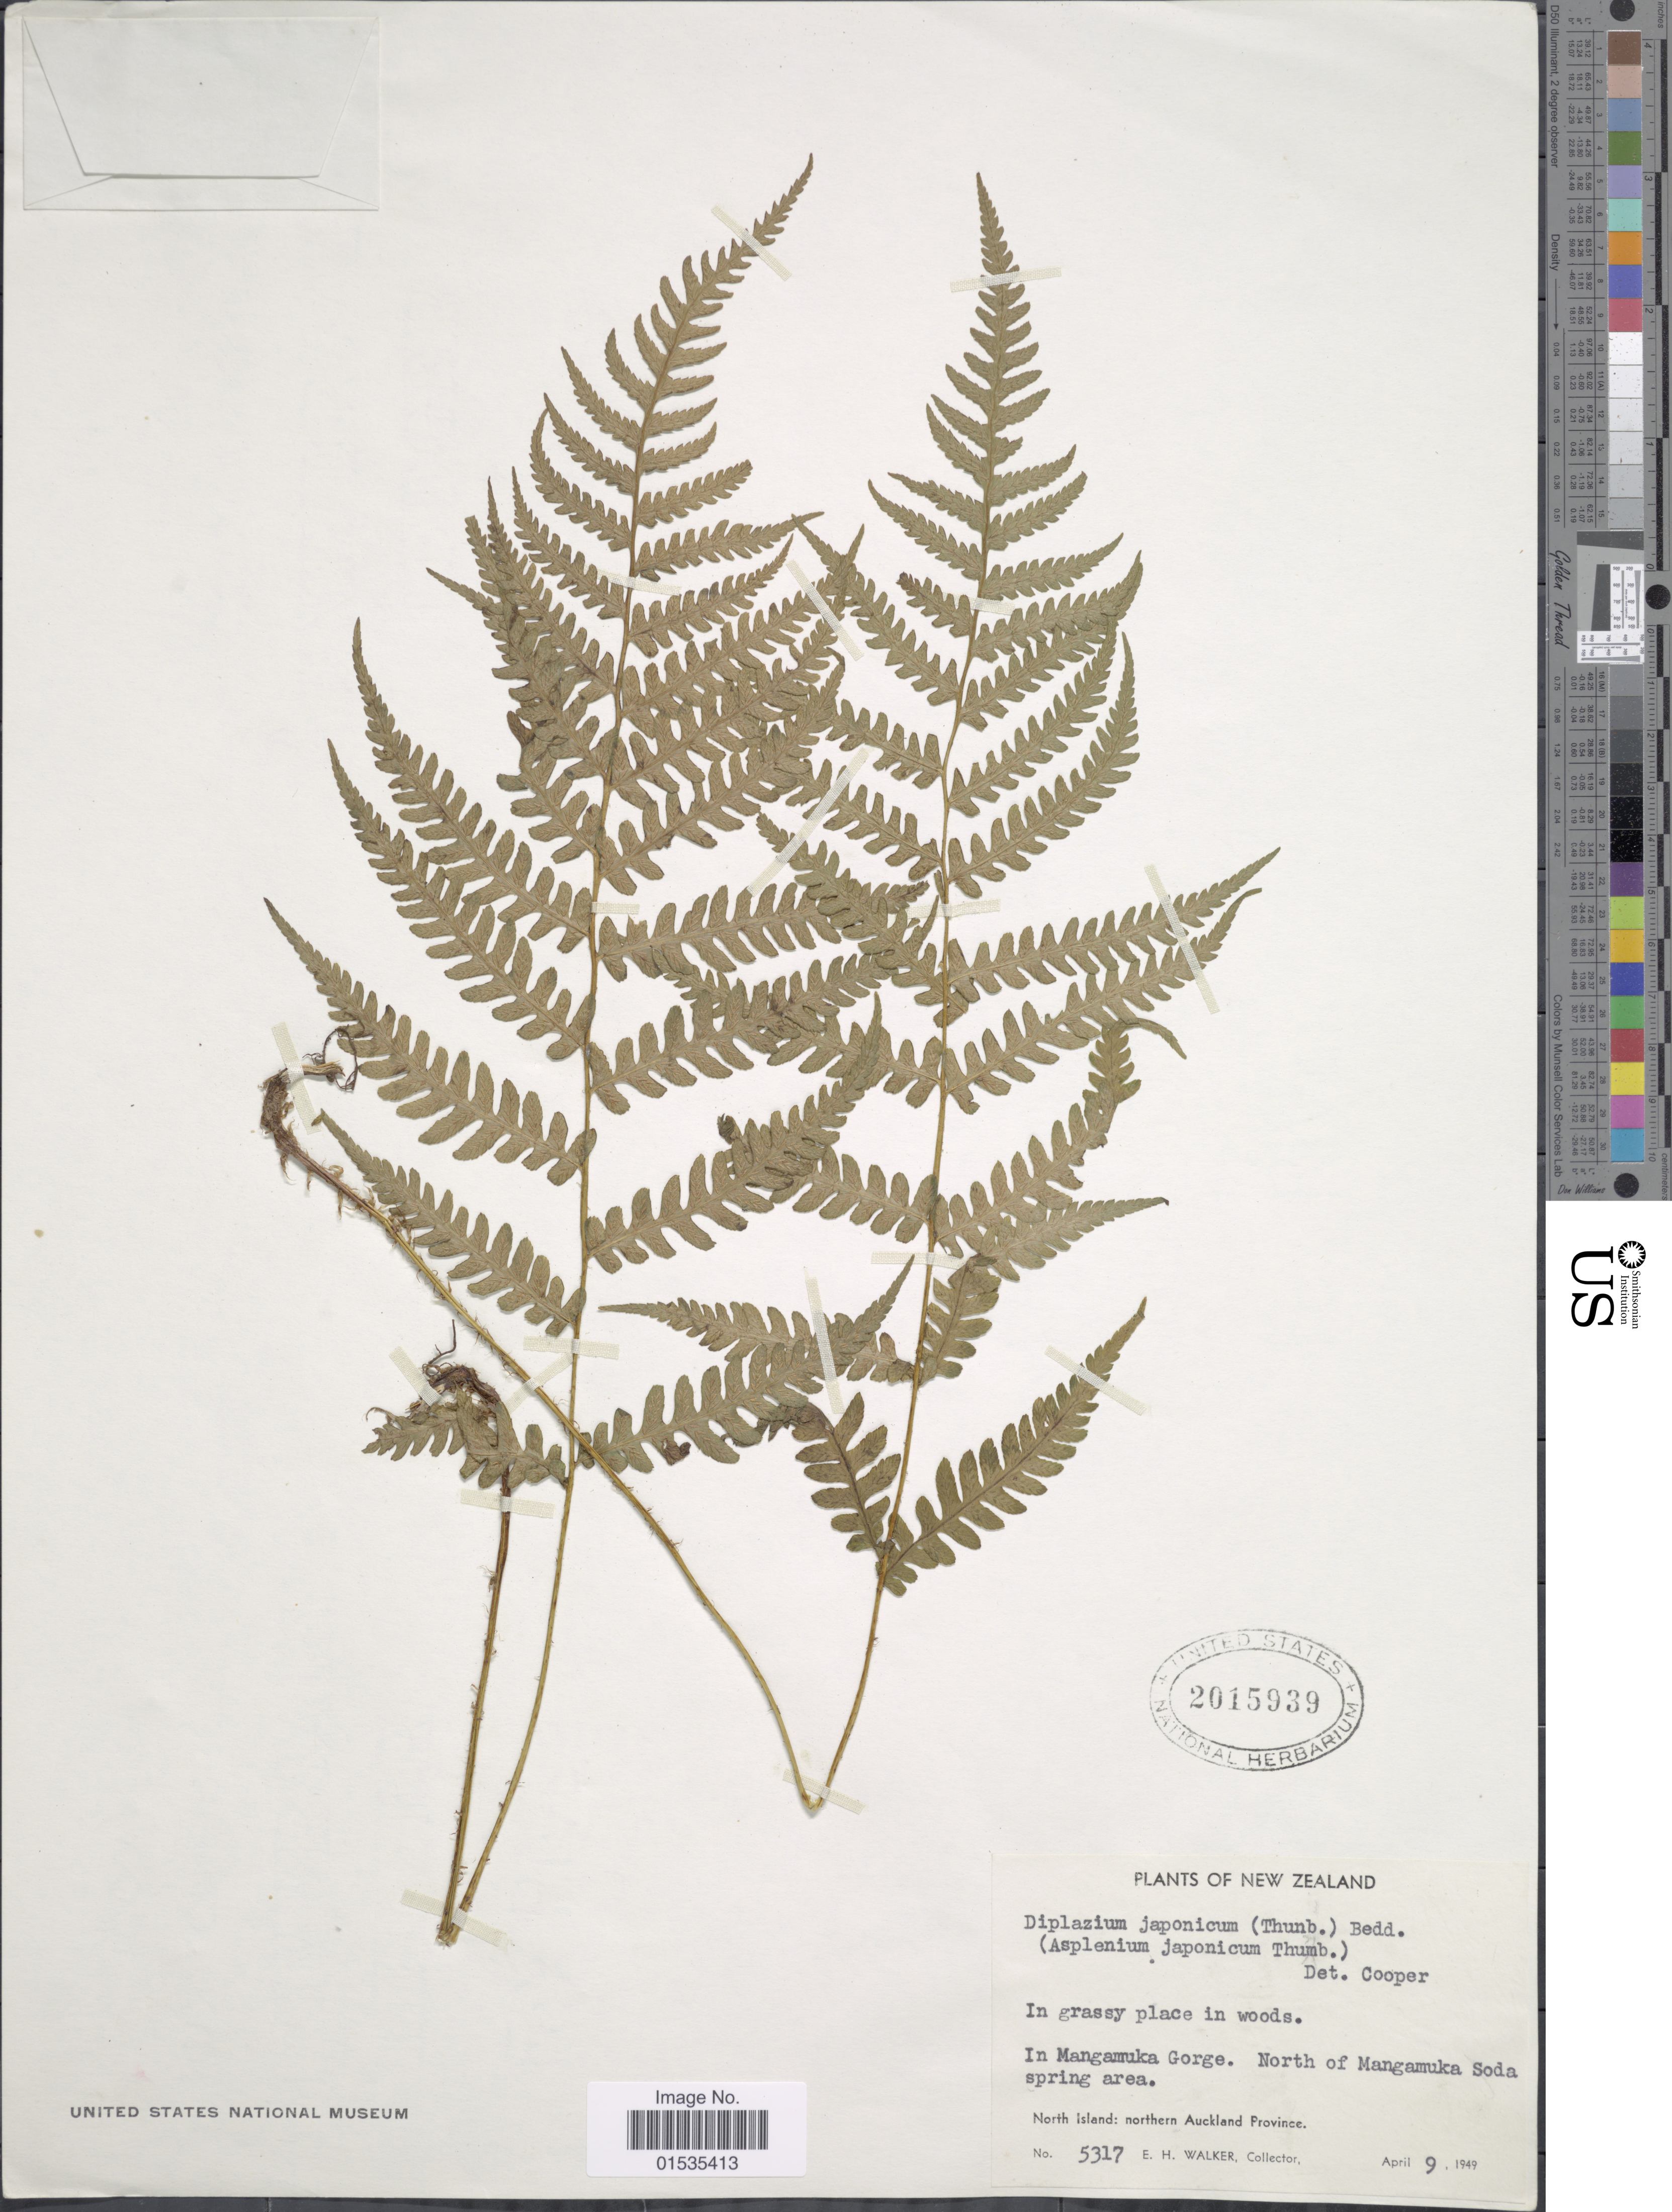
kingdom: Plantae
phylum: Tracheophyta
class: Polypodiopsida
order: Polypodiales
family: Athyriaceae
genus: Diplazium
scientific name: Diplazium japonicum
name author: (Thunb.) Copel.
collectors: E. H. Walker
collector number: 5317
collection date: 1949-04-09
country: New Zealand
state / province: Auckland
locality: In Mangamuka Gorge, North of Mangamuka Soda Sp, North Island: northen Auckland Province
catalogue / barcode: US 2015939